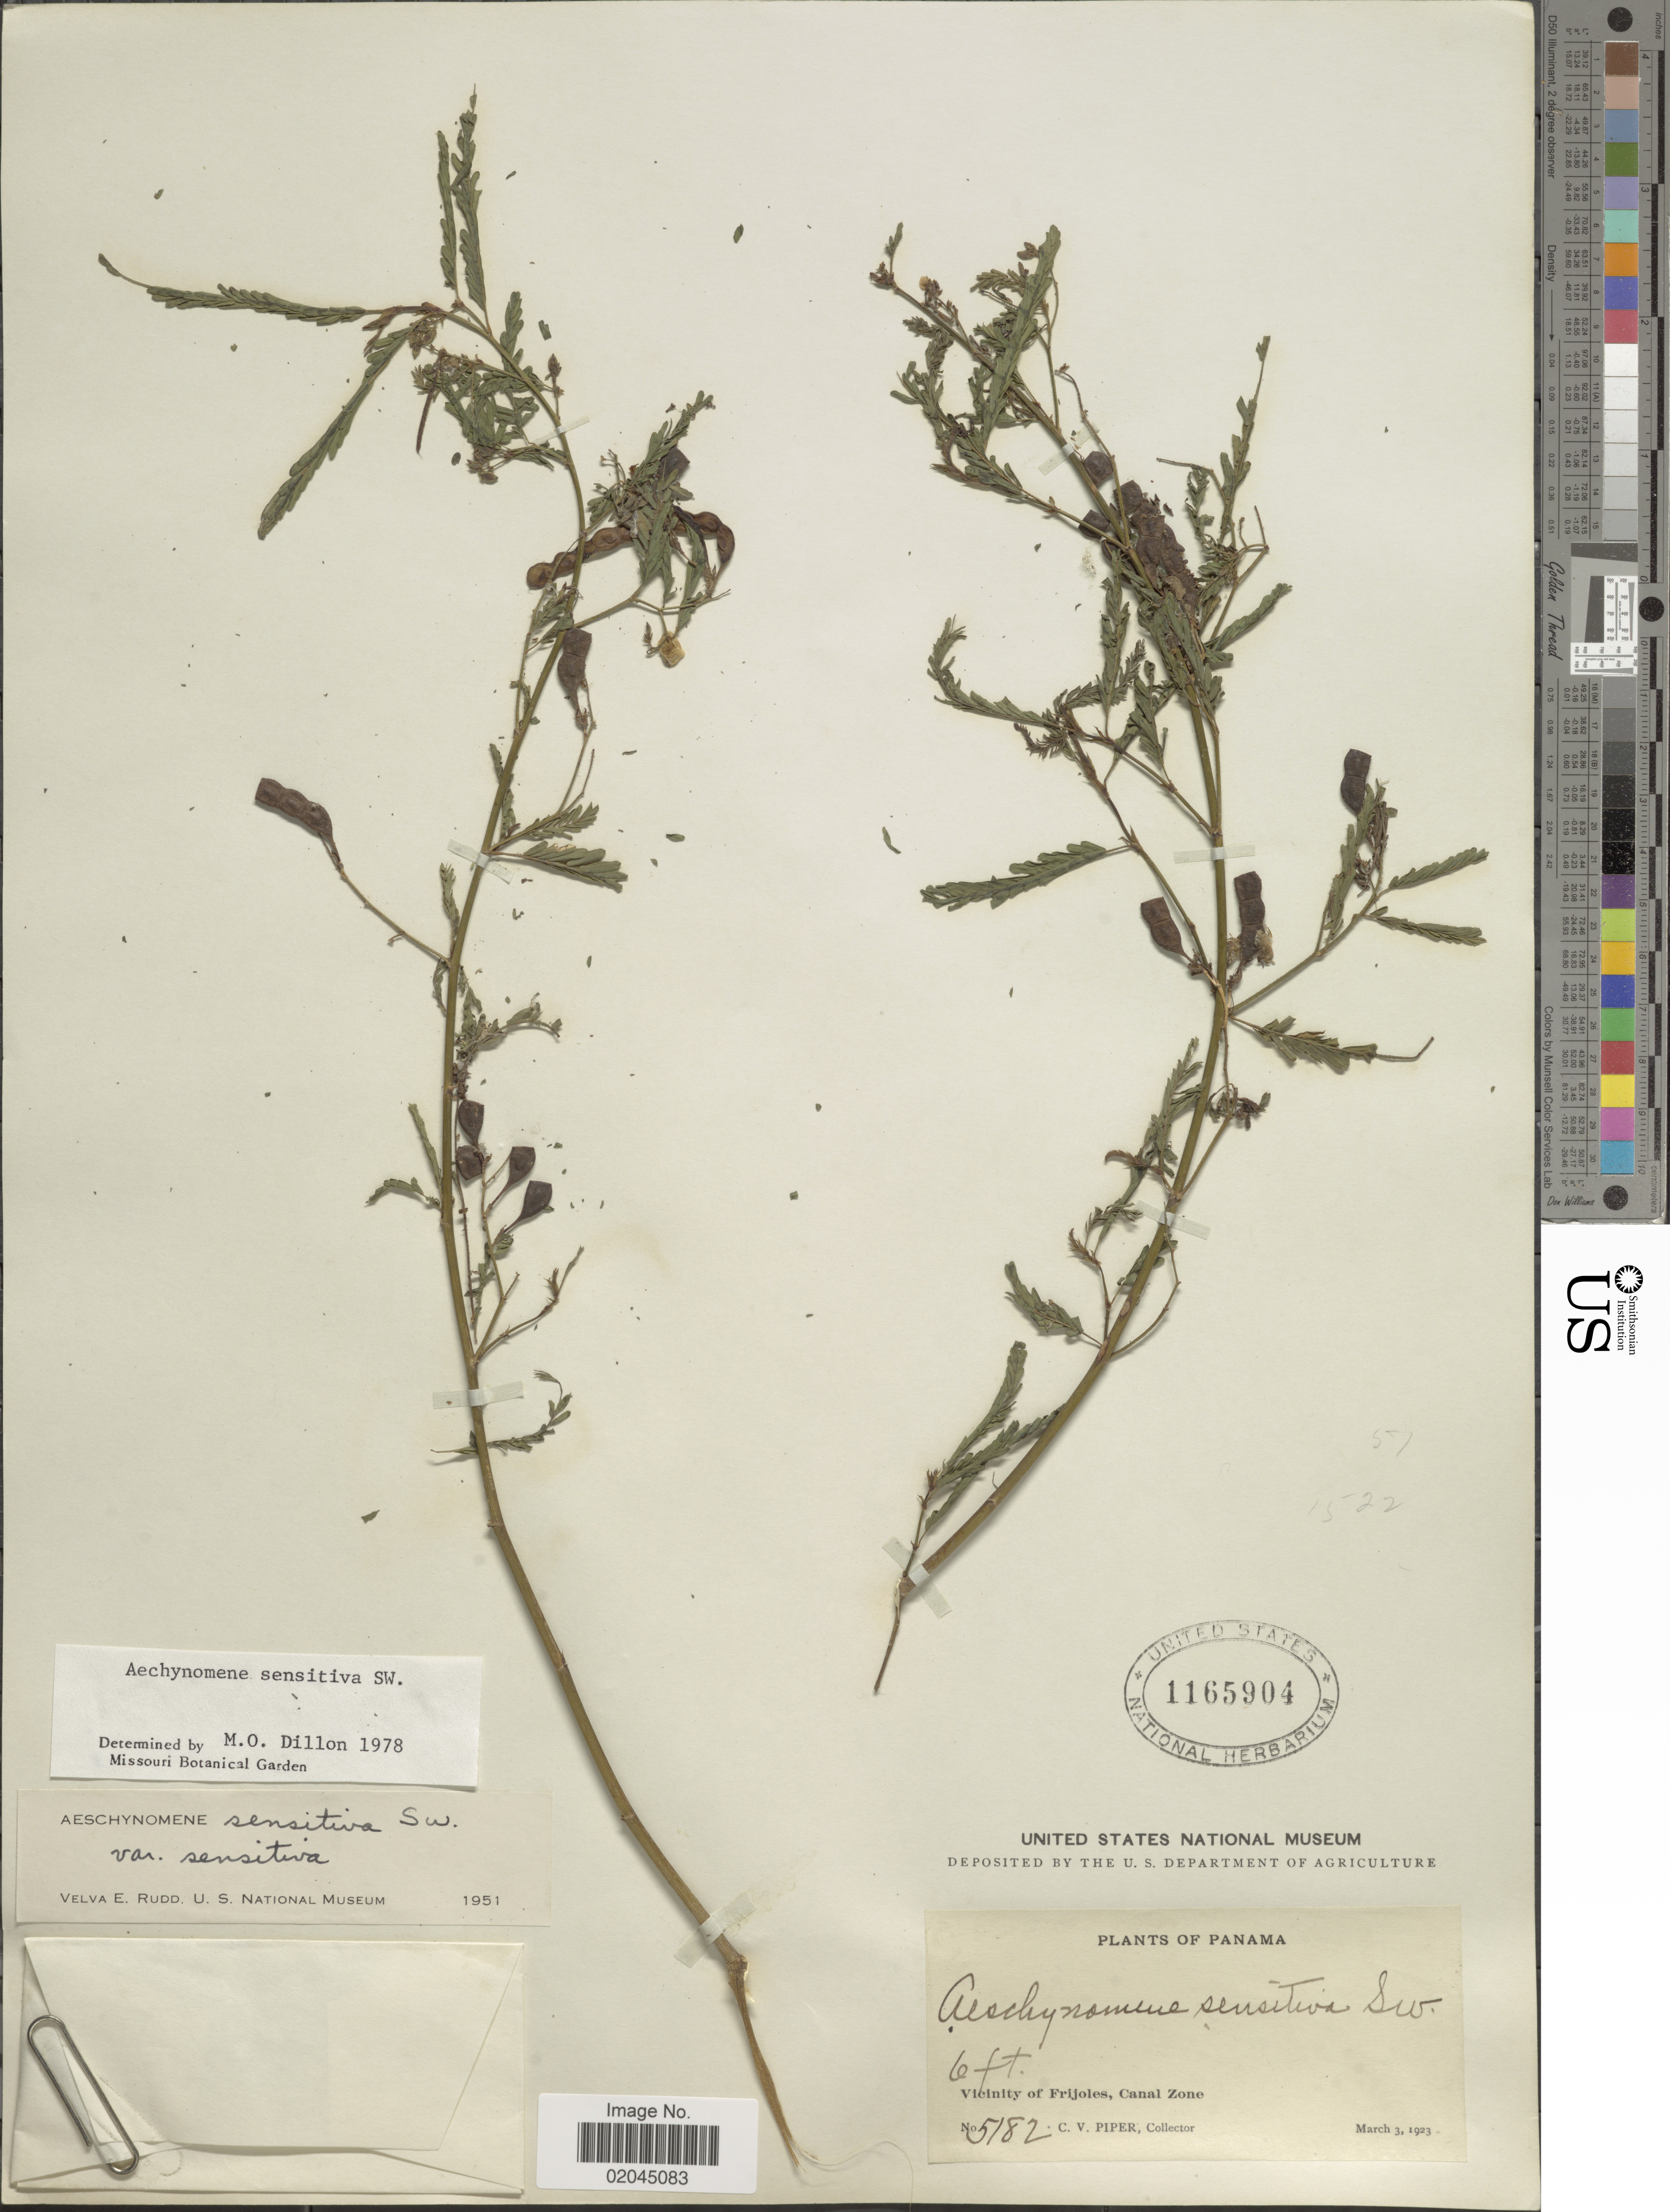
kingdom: Plantae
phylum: Tracheophyta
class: Magnoliopsida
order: Fabales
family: Fabaceae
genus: Aeschynomene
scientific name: Aeschynomene sensitiva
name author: Sw.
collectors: C. V. Piper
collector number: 5182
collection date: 1923-03-03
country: Panama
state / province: Colón / Panamá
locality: Vicinity of Frijoles, Canal Zone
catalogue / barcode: US 1165904